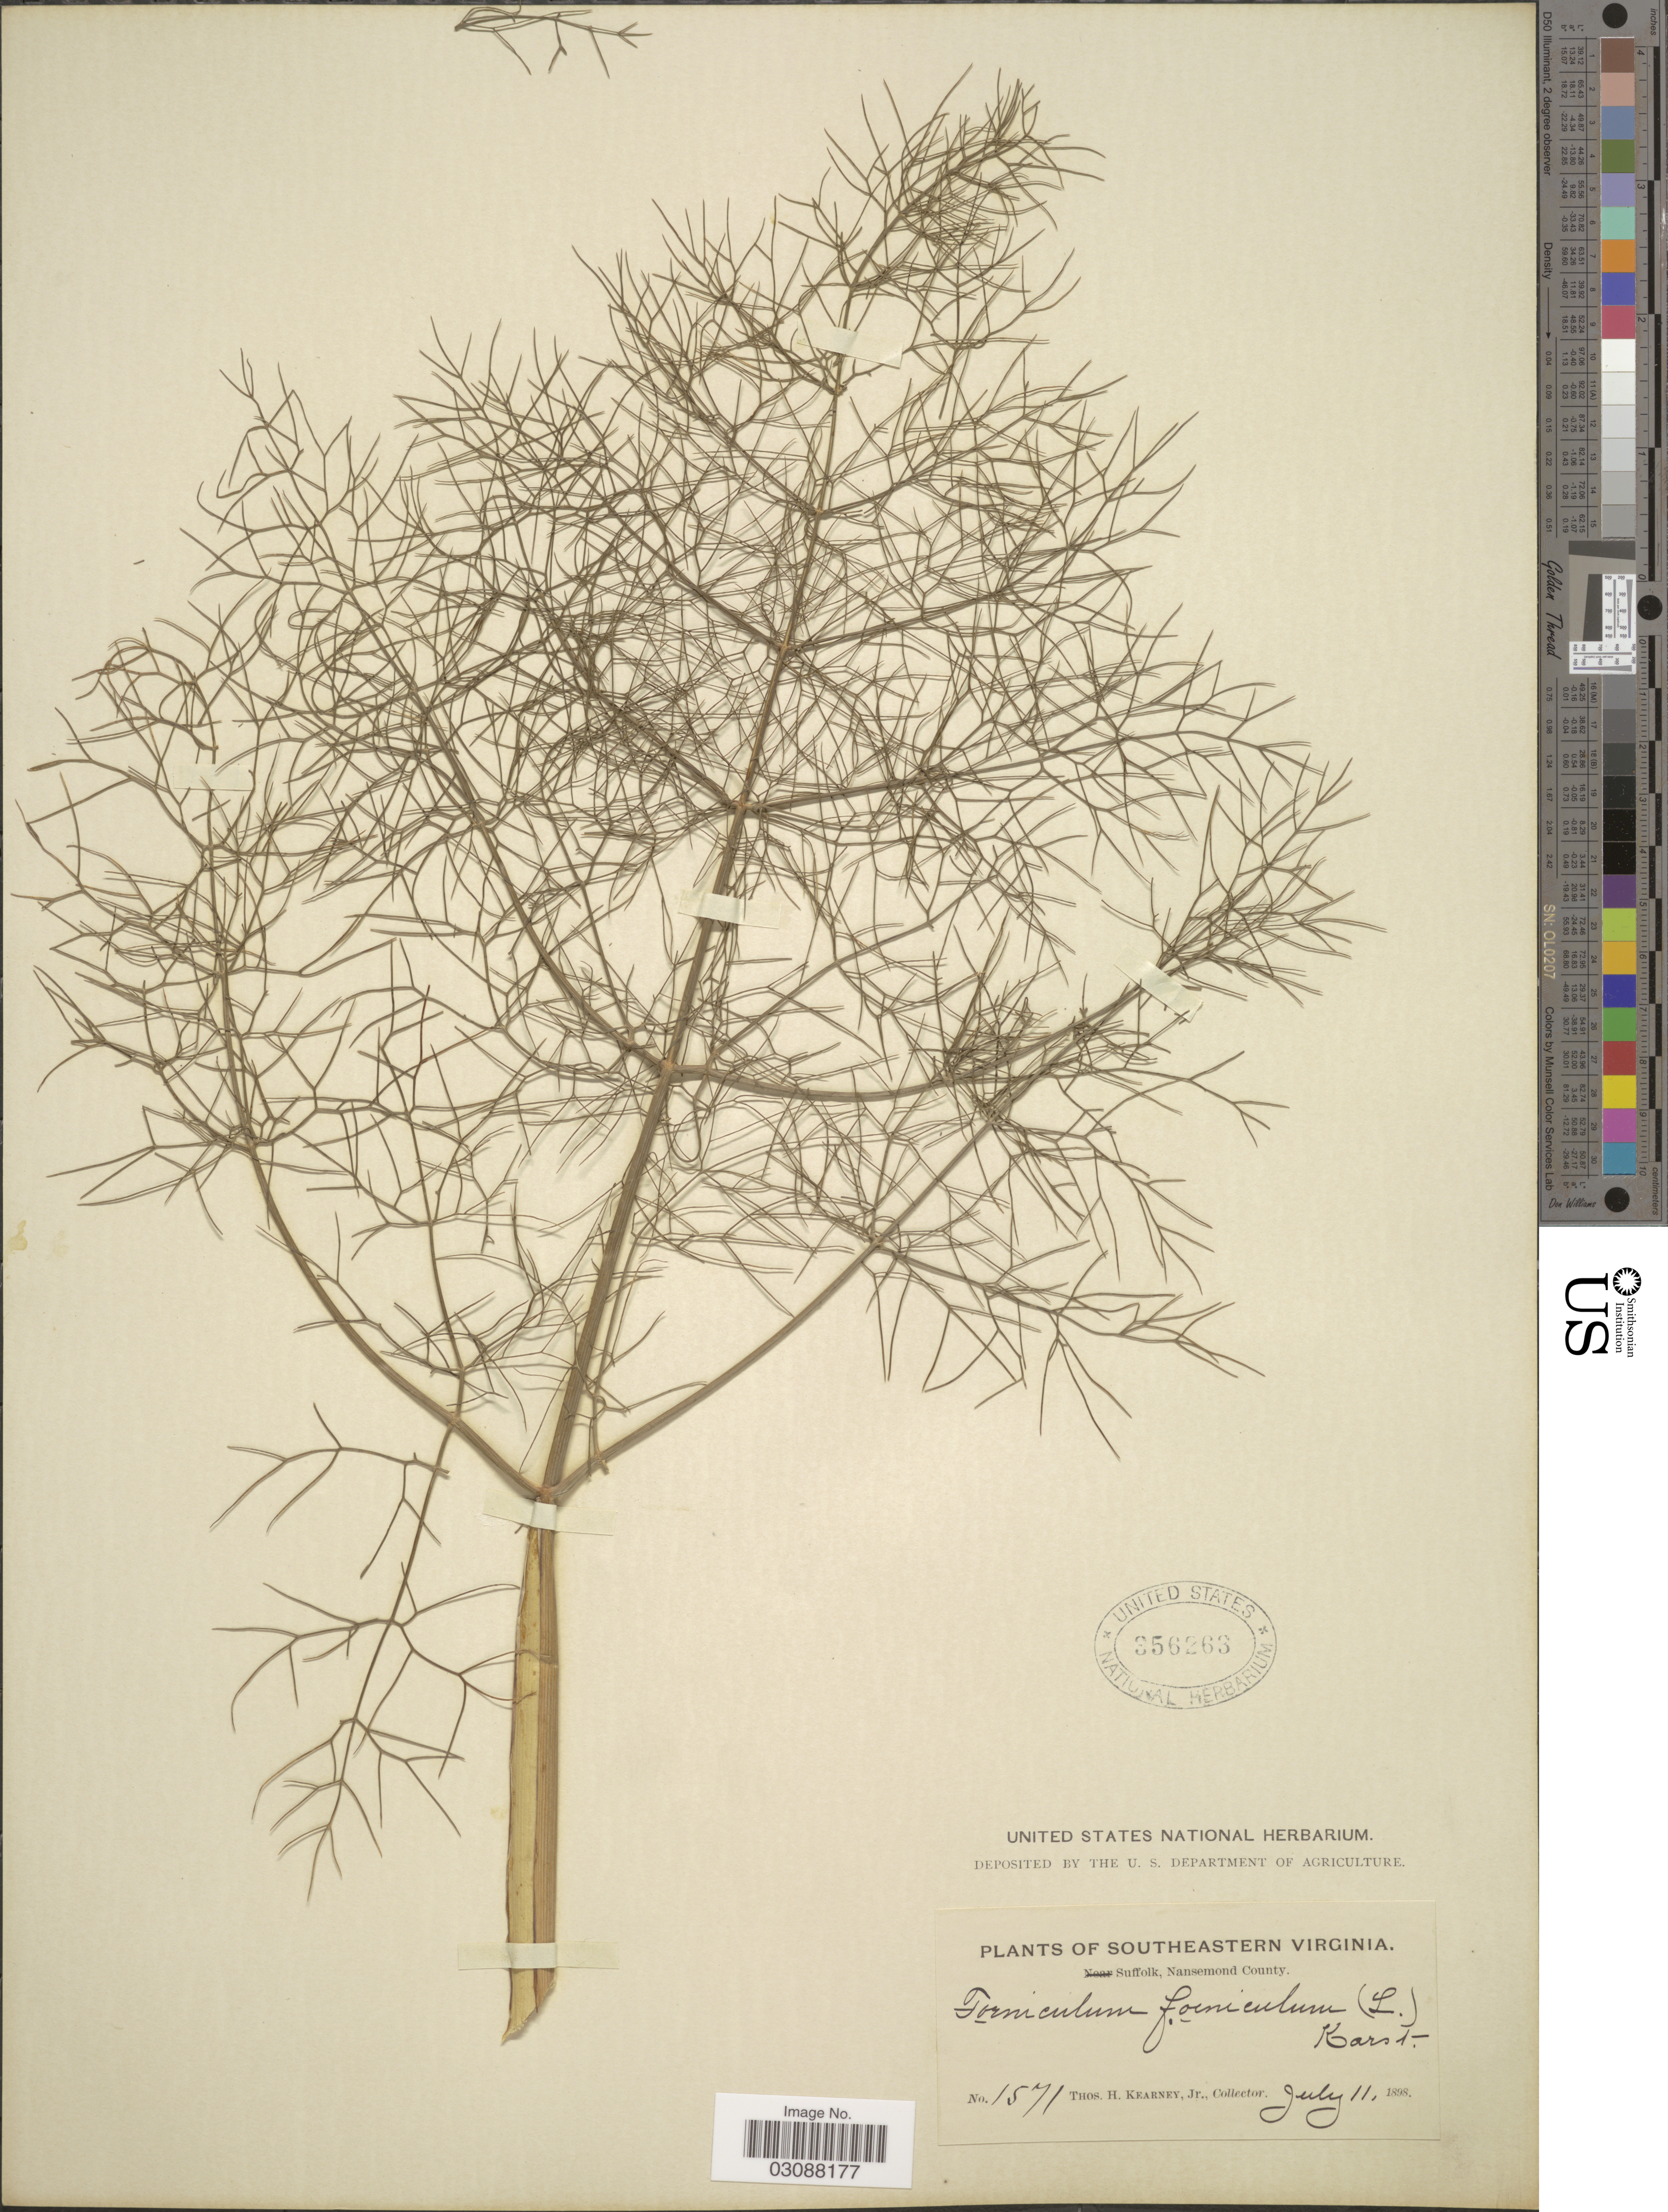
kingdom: Plantae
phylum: Tracheophyta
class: Magnoliopsida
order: Apiales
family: Apiaceae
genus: Foeniculum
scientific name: Foeniculum vulgare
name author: Mill.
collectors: T. H. Kearney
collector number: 1571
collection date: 1898-07-11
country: United States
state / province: Virginia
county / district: City of Suffolk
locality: Southeastern Virginia. Suffolk, Nansemond County.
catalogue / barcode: US 356263